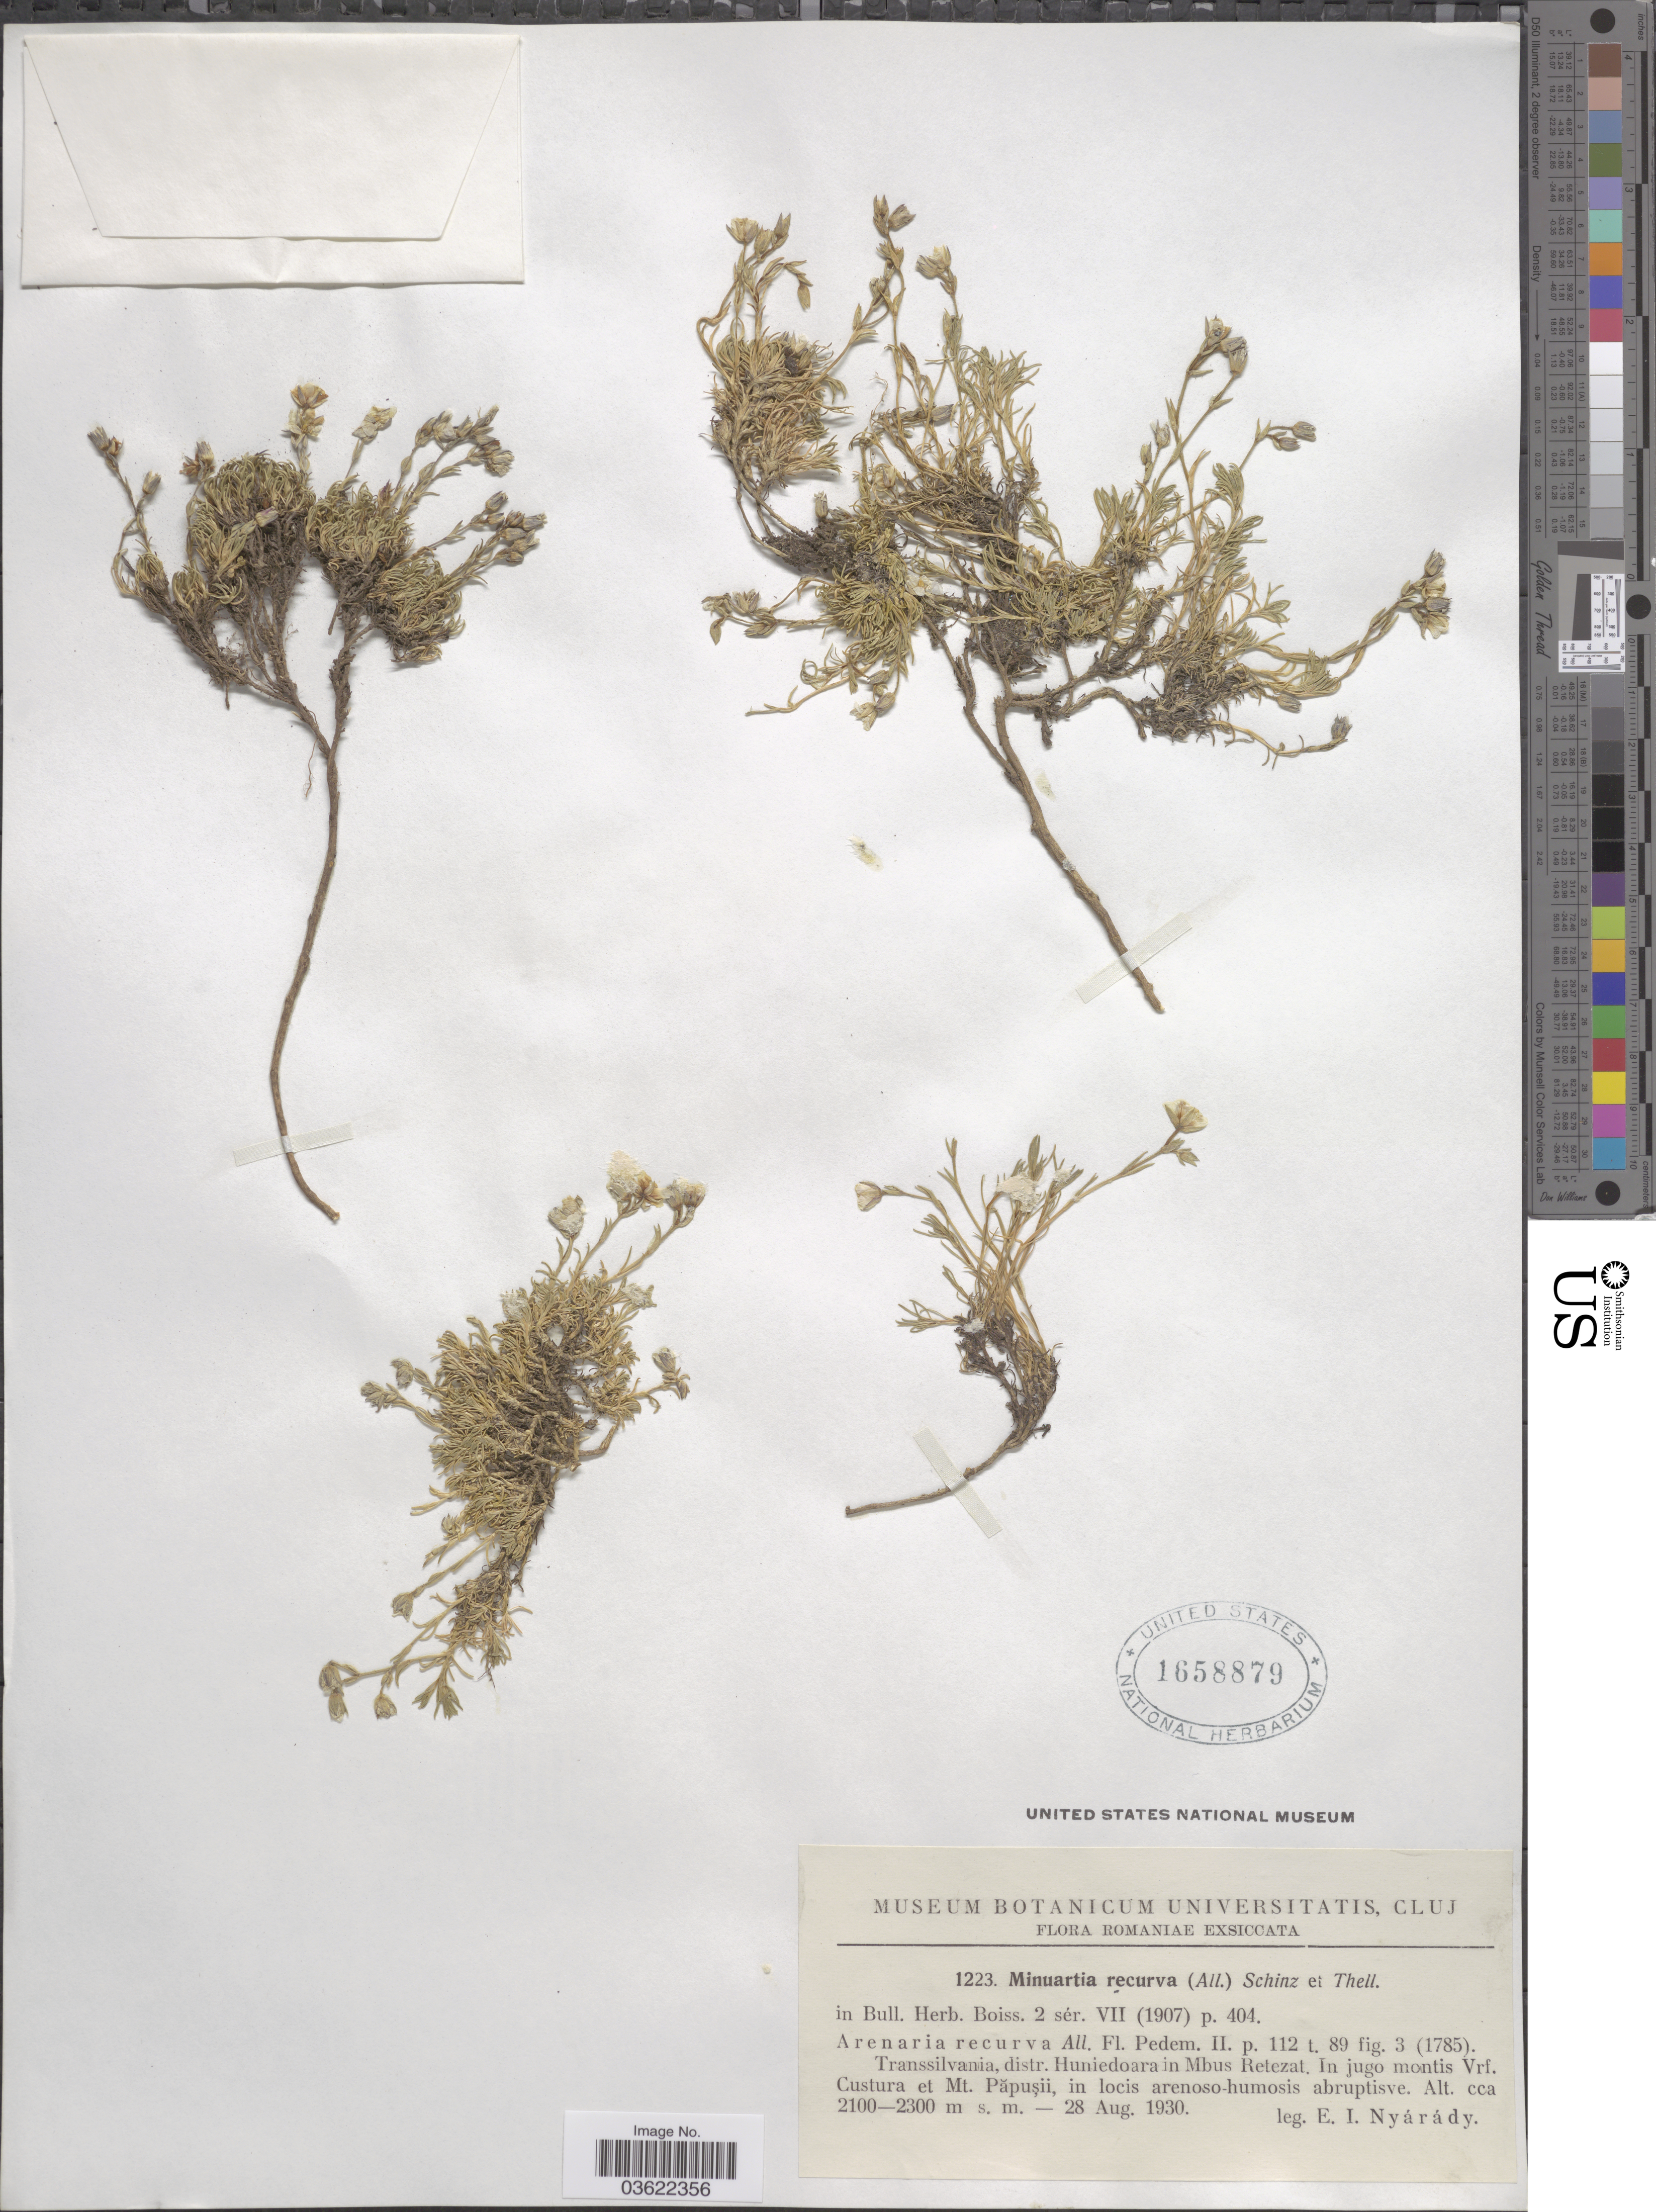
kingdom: Plantae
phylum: Tracheophyta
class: Magnoliopsida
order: Caryophyllales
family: Caryophyllaceae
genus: Arenaria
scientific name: Arenaria recurva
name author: All.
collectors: E. Nyárády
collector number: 1223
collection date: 1930-08-28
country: Romania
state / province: Cluj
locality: Transsilvania, distr. Huniedoara in Mbus Retezat. In jugo montis Vrf. Custura et Mt. Papusii.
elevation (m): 2100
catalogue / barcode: US 1658879